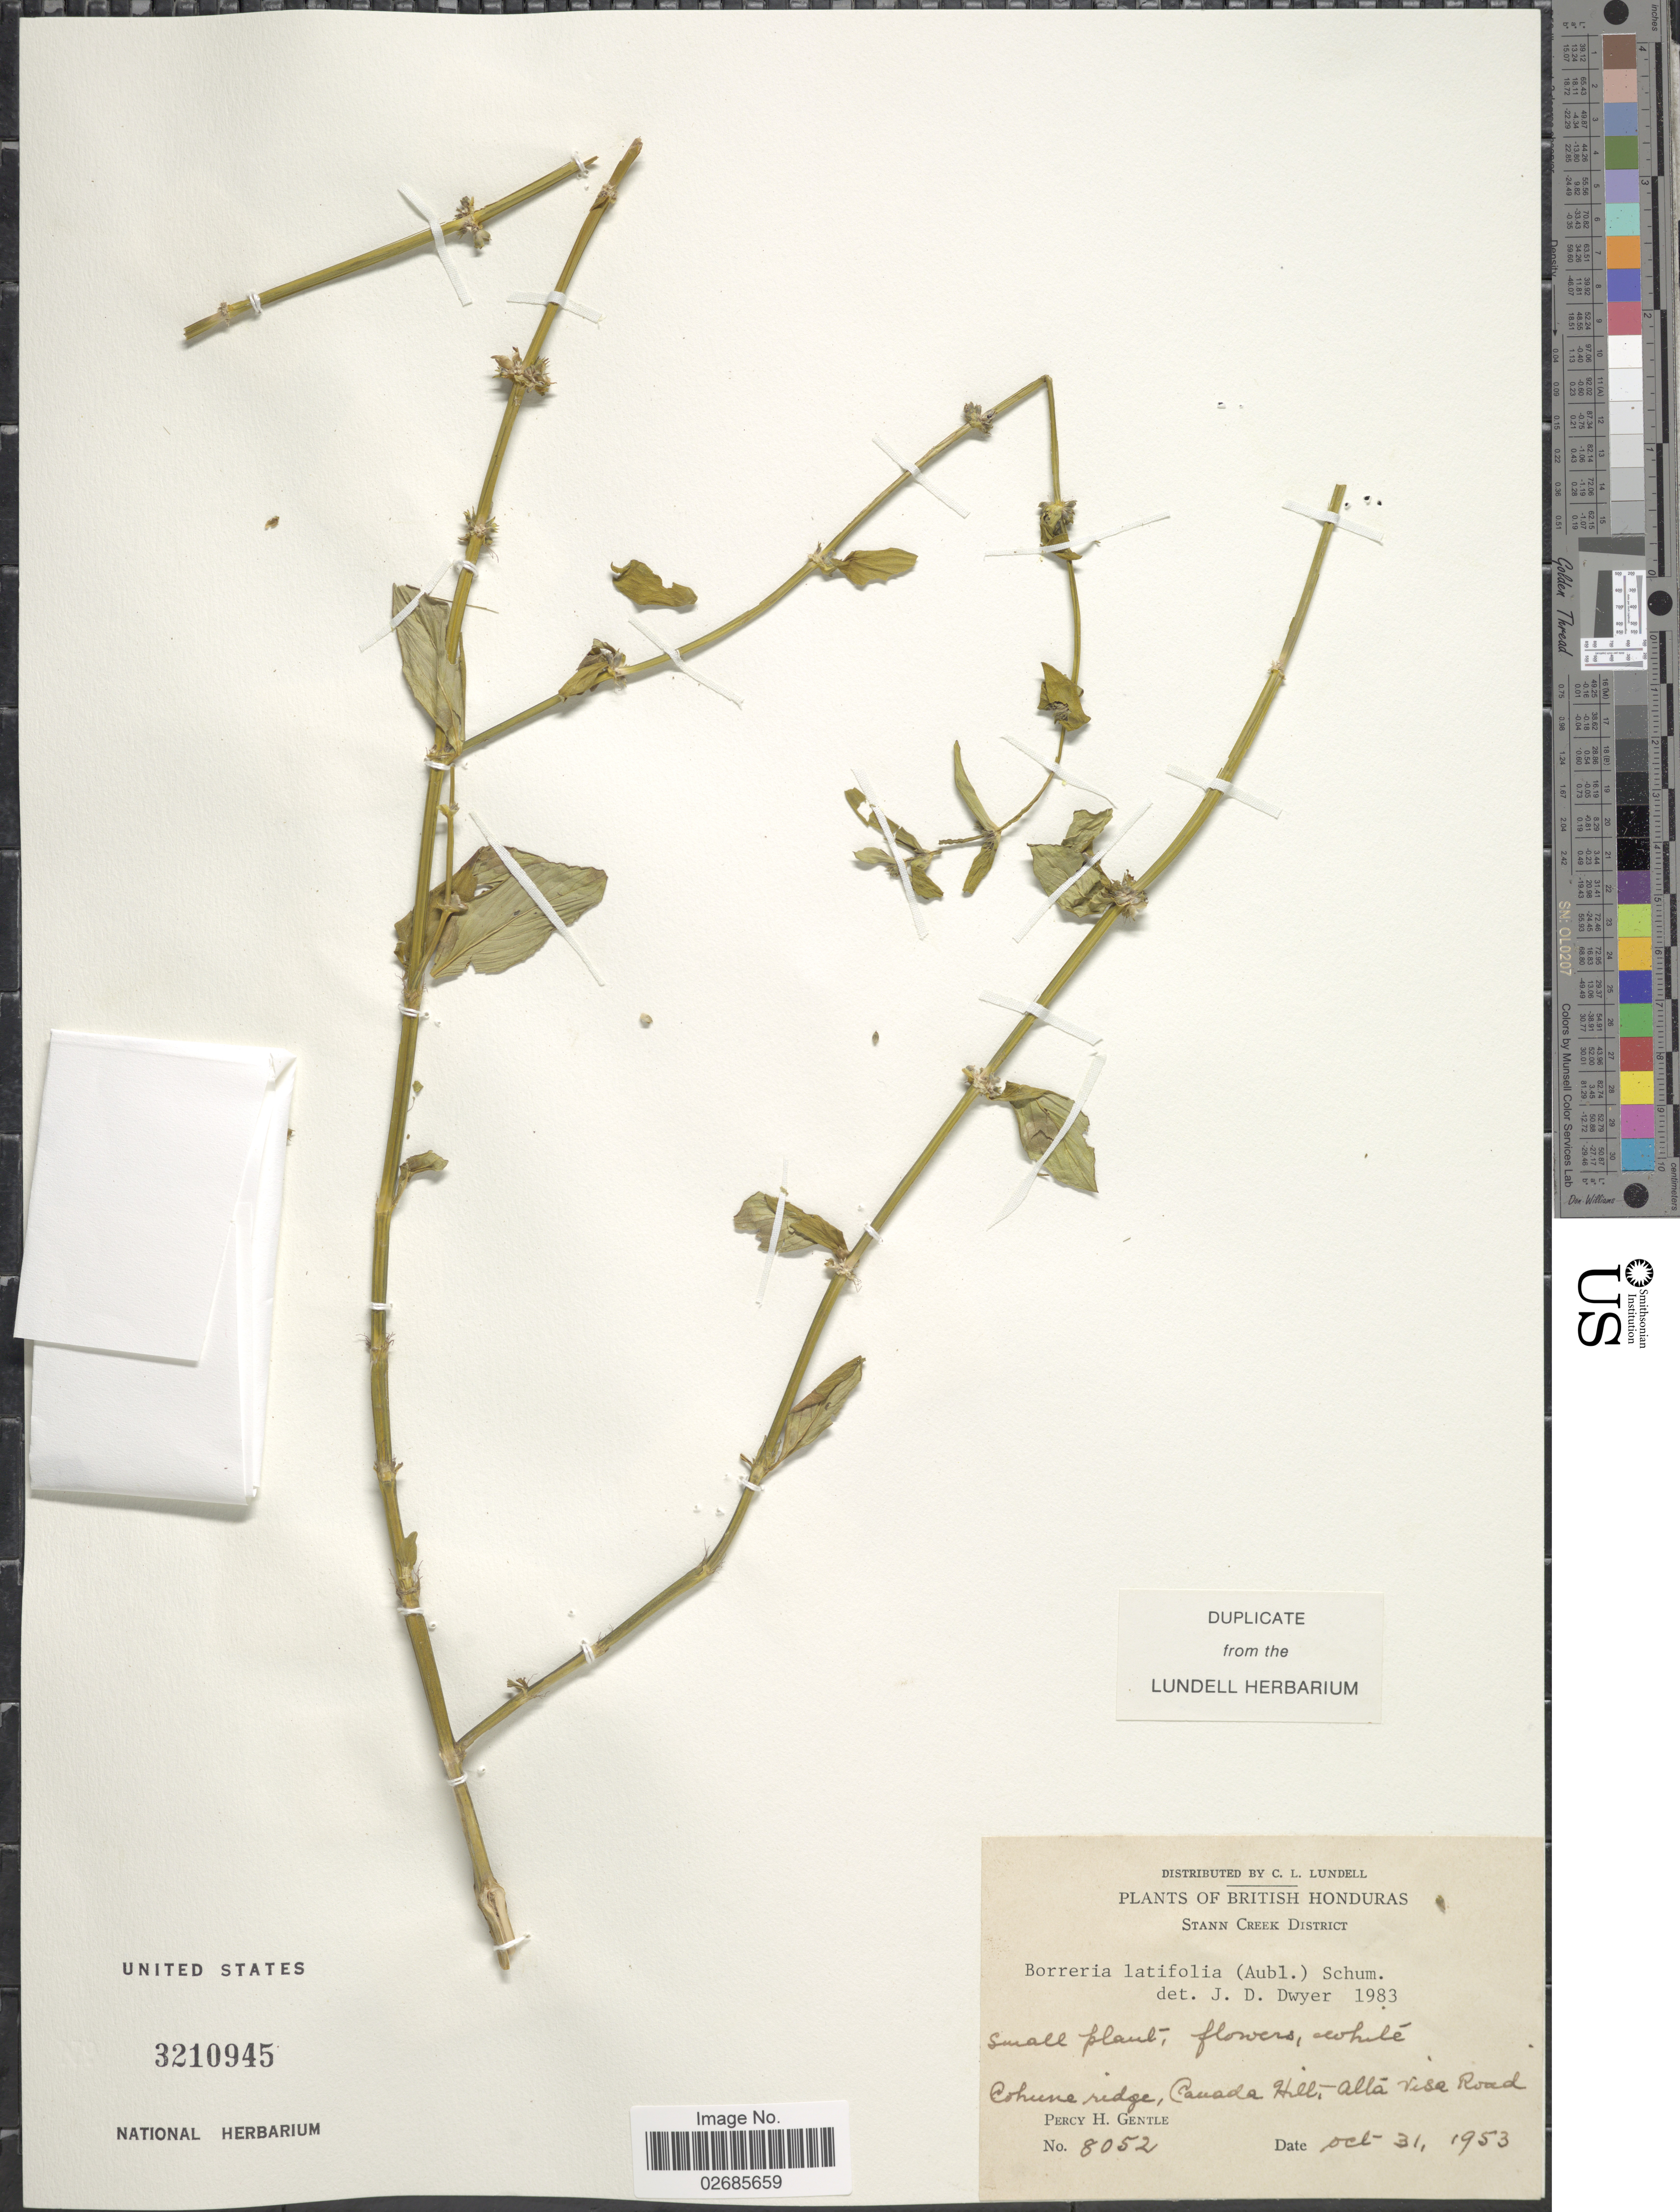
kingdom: Plantae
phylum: Tracheophyta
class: Magnoliopsida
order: Gentianales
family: Rubiaceae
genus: Borreria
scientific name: Borreria latifolia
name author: (Aubl.) K. Schum.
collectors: P. H. Gentle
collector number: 8052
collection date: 1953-10-31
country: Belize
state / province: Stann Creek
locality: British Honduras, Stann Creek District, Cohune ridge, Canada Hill - Alta Visa Road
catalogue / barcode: US 3210945